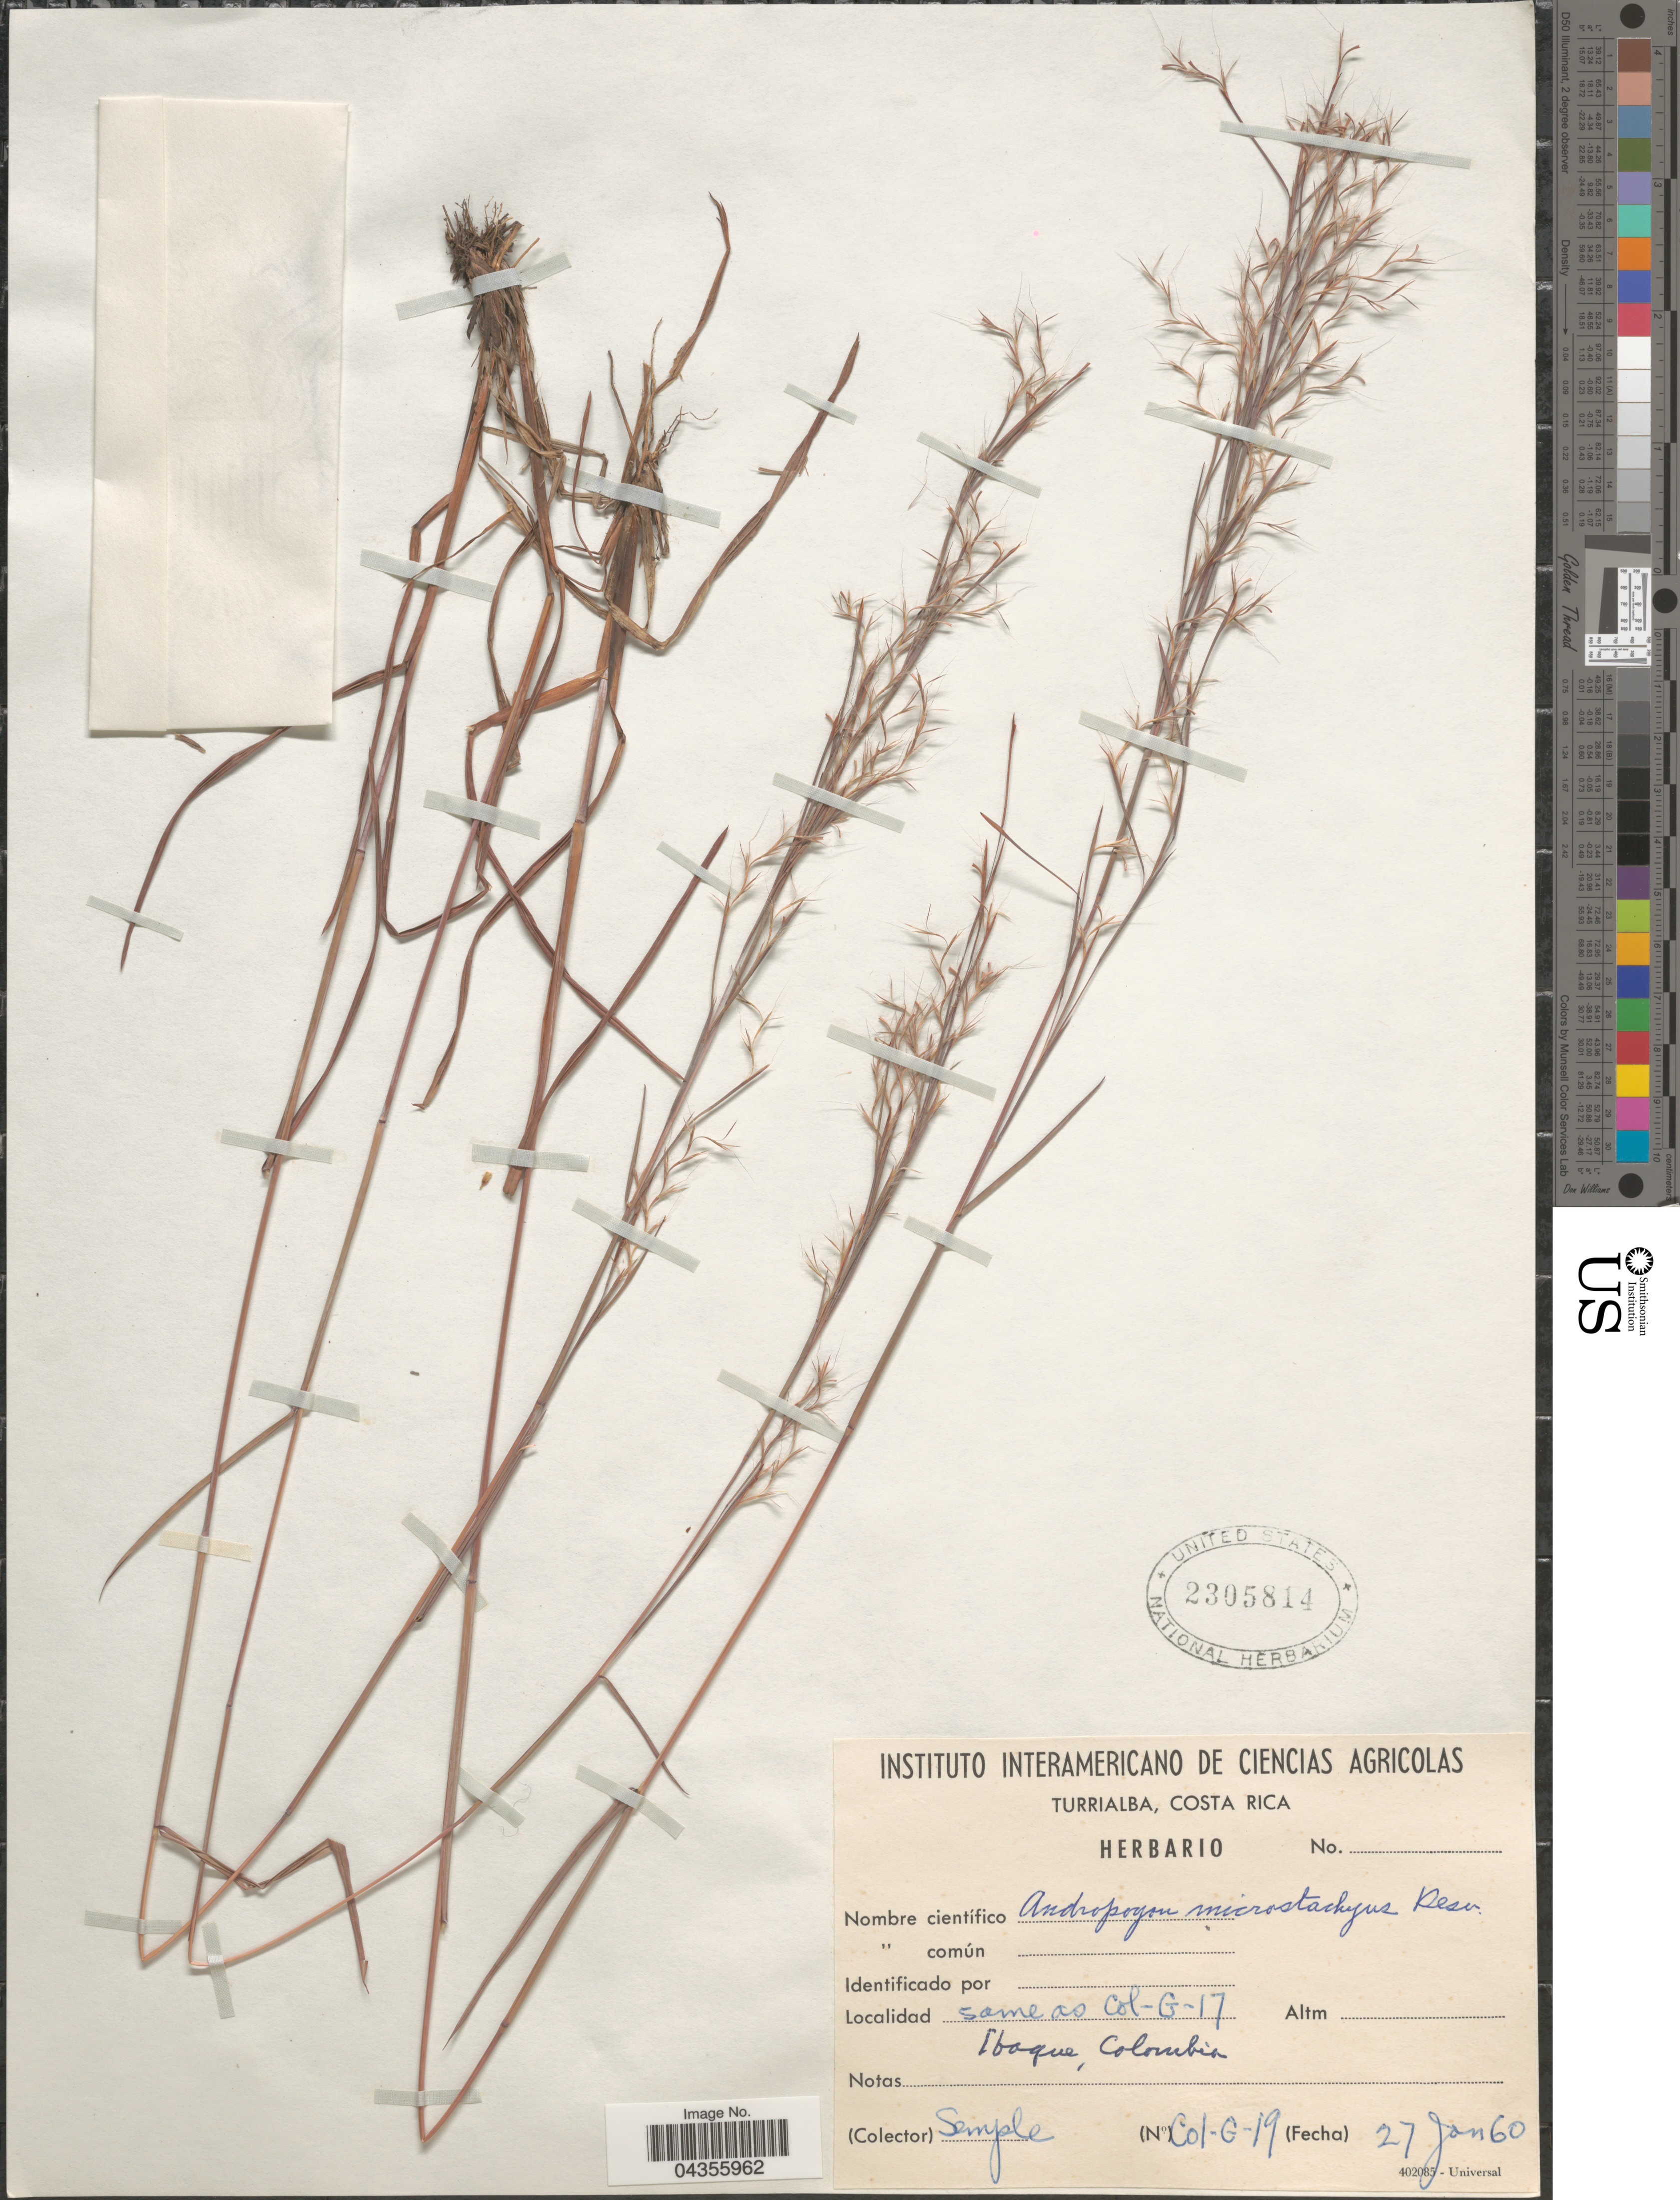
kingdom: Plantae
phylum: Tracheophyta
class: Liliopsida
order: Poales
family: Poaceae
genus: Schizachyrium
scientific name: Schizachyrium sp.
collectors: Semple, --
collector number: Col-G-19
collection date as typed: Transcribed d/m/y: 27/1/60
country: Colombia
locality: Same as Col-G-17. Ibague.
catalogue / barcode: US 2305814